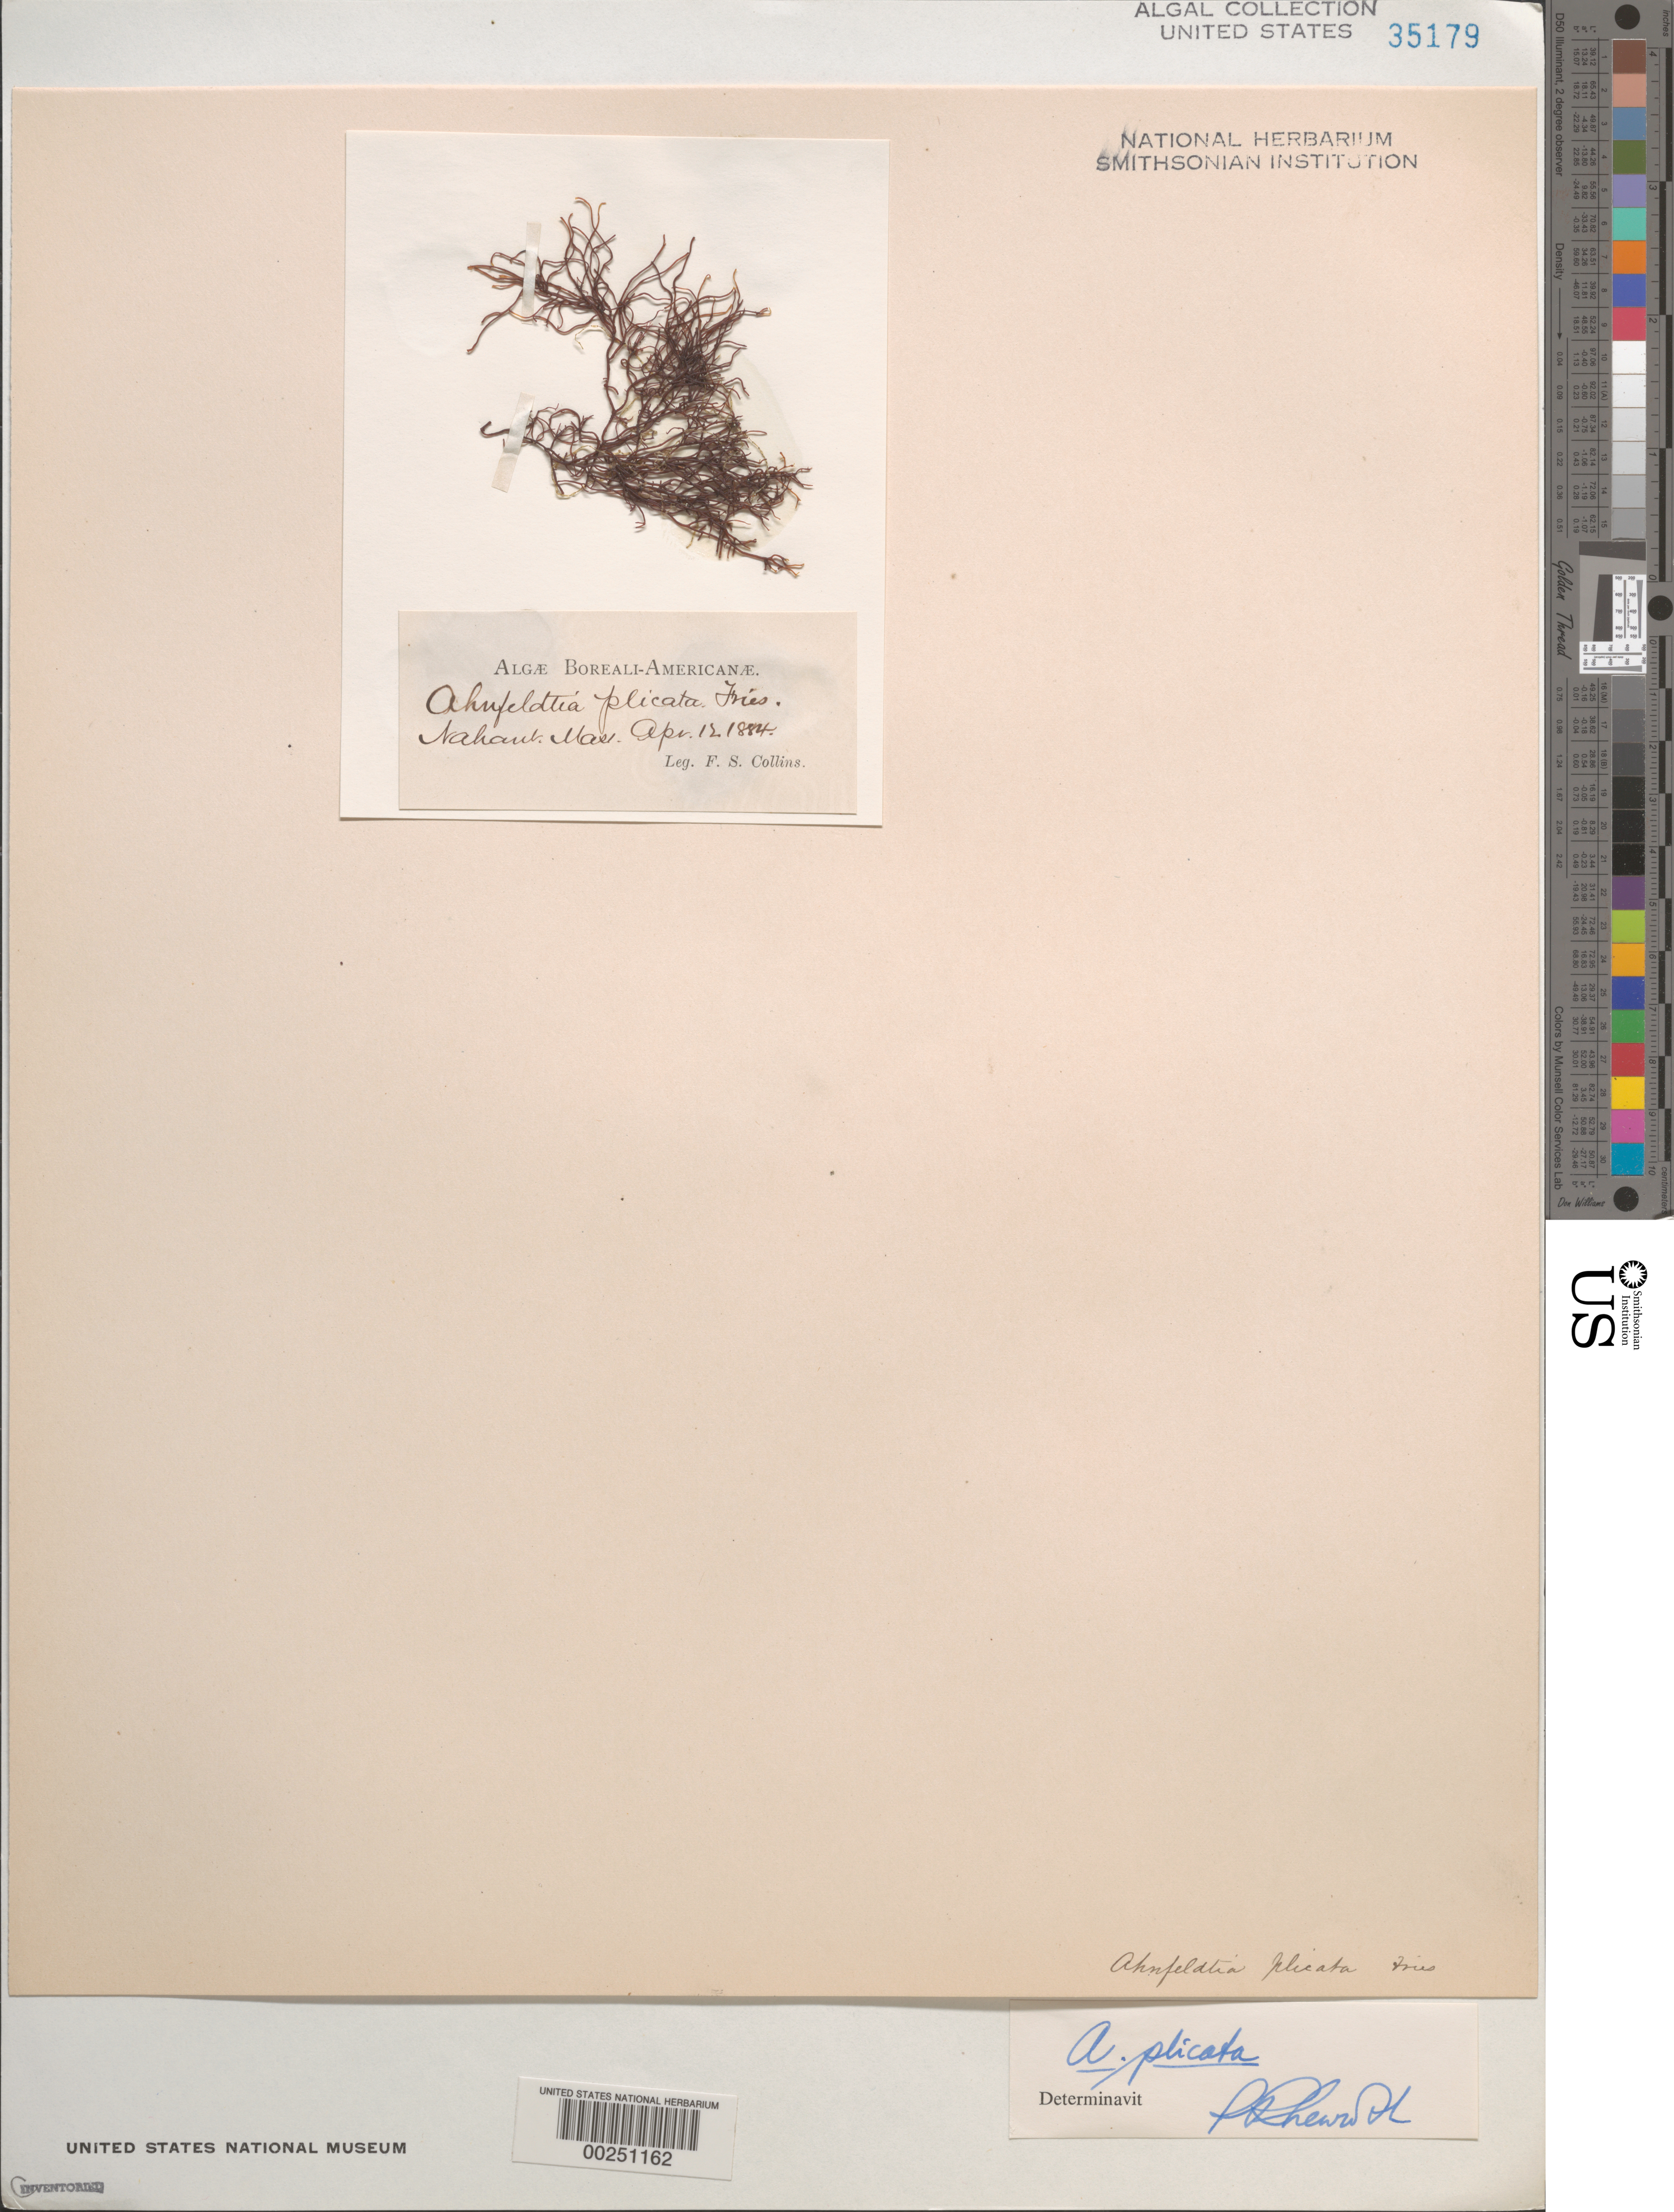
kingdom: Plantae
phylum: Rhodophyta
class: Florideophyceae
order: Ahnfeltiales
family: Ahnfeltiaceae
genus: Ahnfeltia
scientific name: Ahnfeltia plicata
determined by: Newroth, P. R.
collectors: F. Collins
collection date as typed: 12 Apr 1884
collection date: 1884-04-12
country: United States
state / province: Massachusetts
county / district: Essex County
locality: Nahant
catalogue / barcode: US 35179